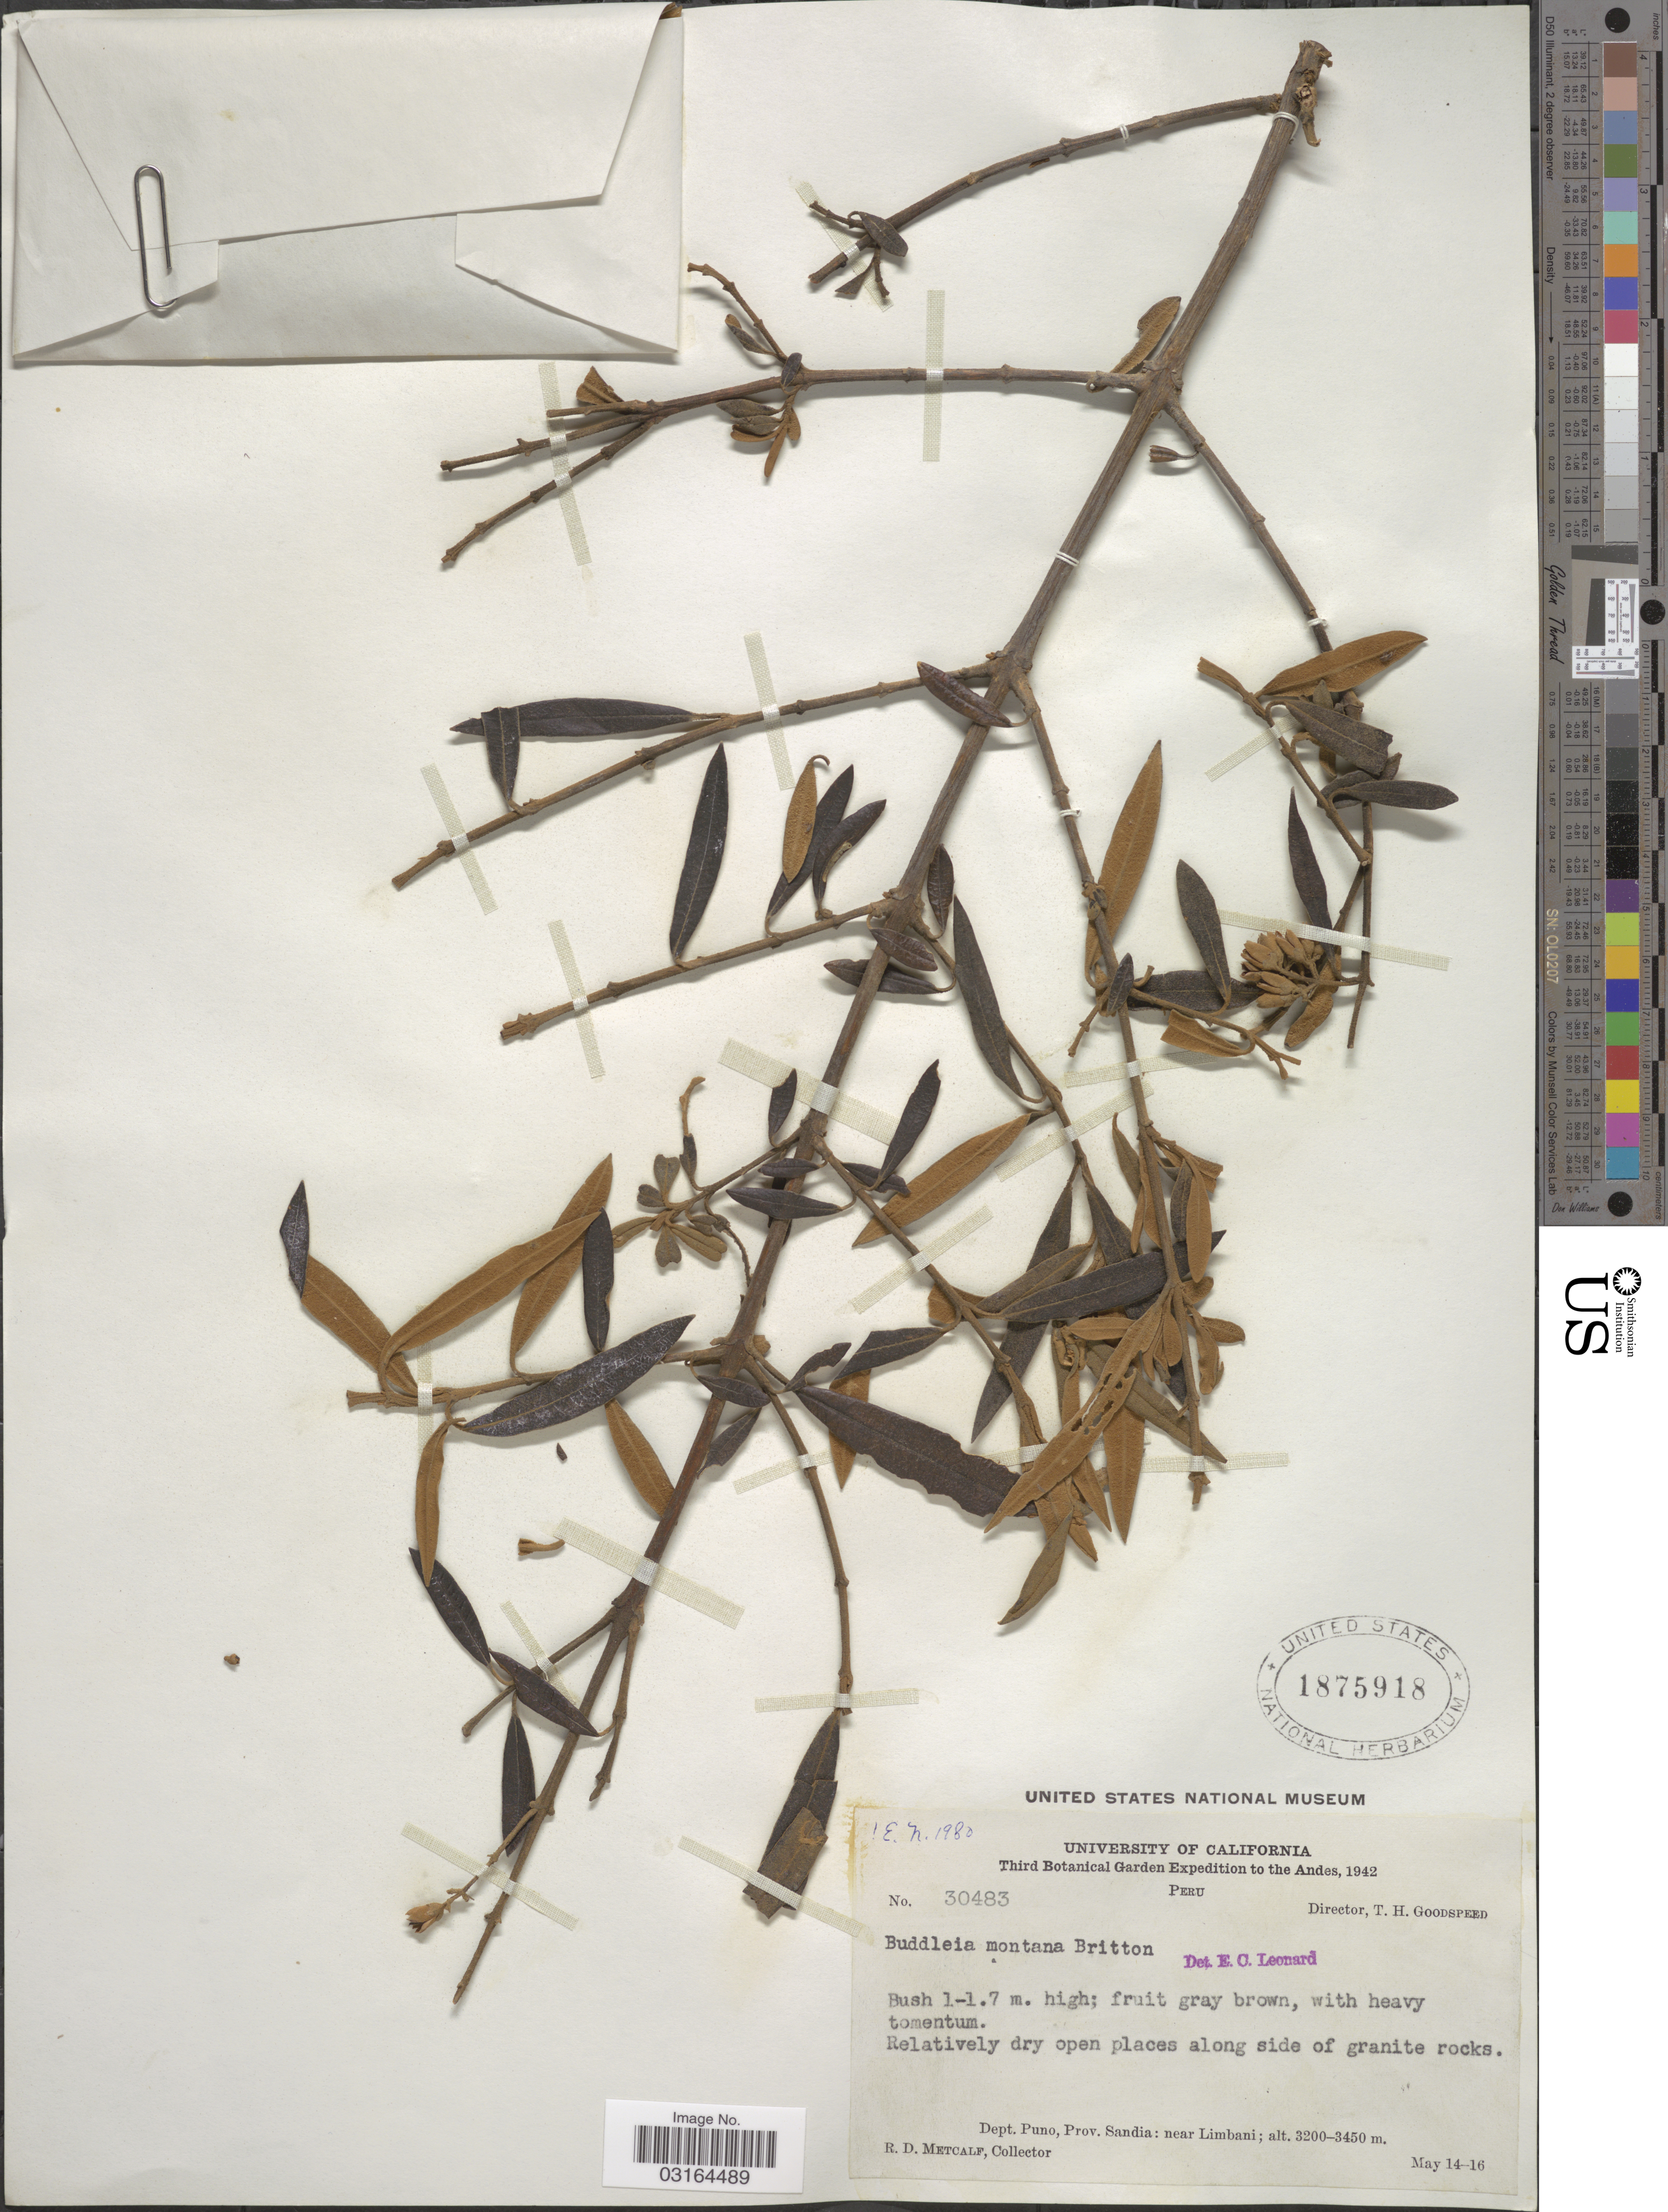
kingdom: Plantae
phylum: Tracheophyta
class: Magnoliopsida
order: Lamiales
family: Scrophulariaceae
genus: Buddleja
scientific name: Buddleja montana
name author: Britton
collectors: R. D. Metcalf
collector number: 30483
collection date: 1942-05-14/1942-05-16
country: Peru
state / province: Puno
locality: The Andes. Dept. Puno, Prov. Sandia: near Limbani.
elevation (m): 3200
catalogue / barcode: US 1875918